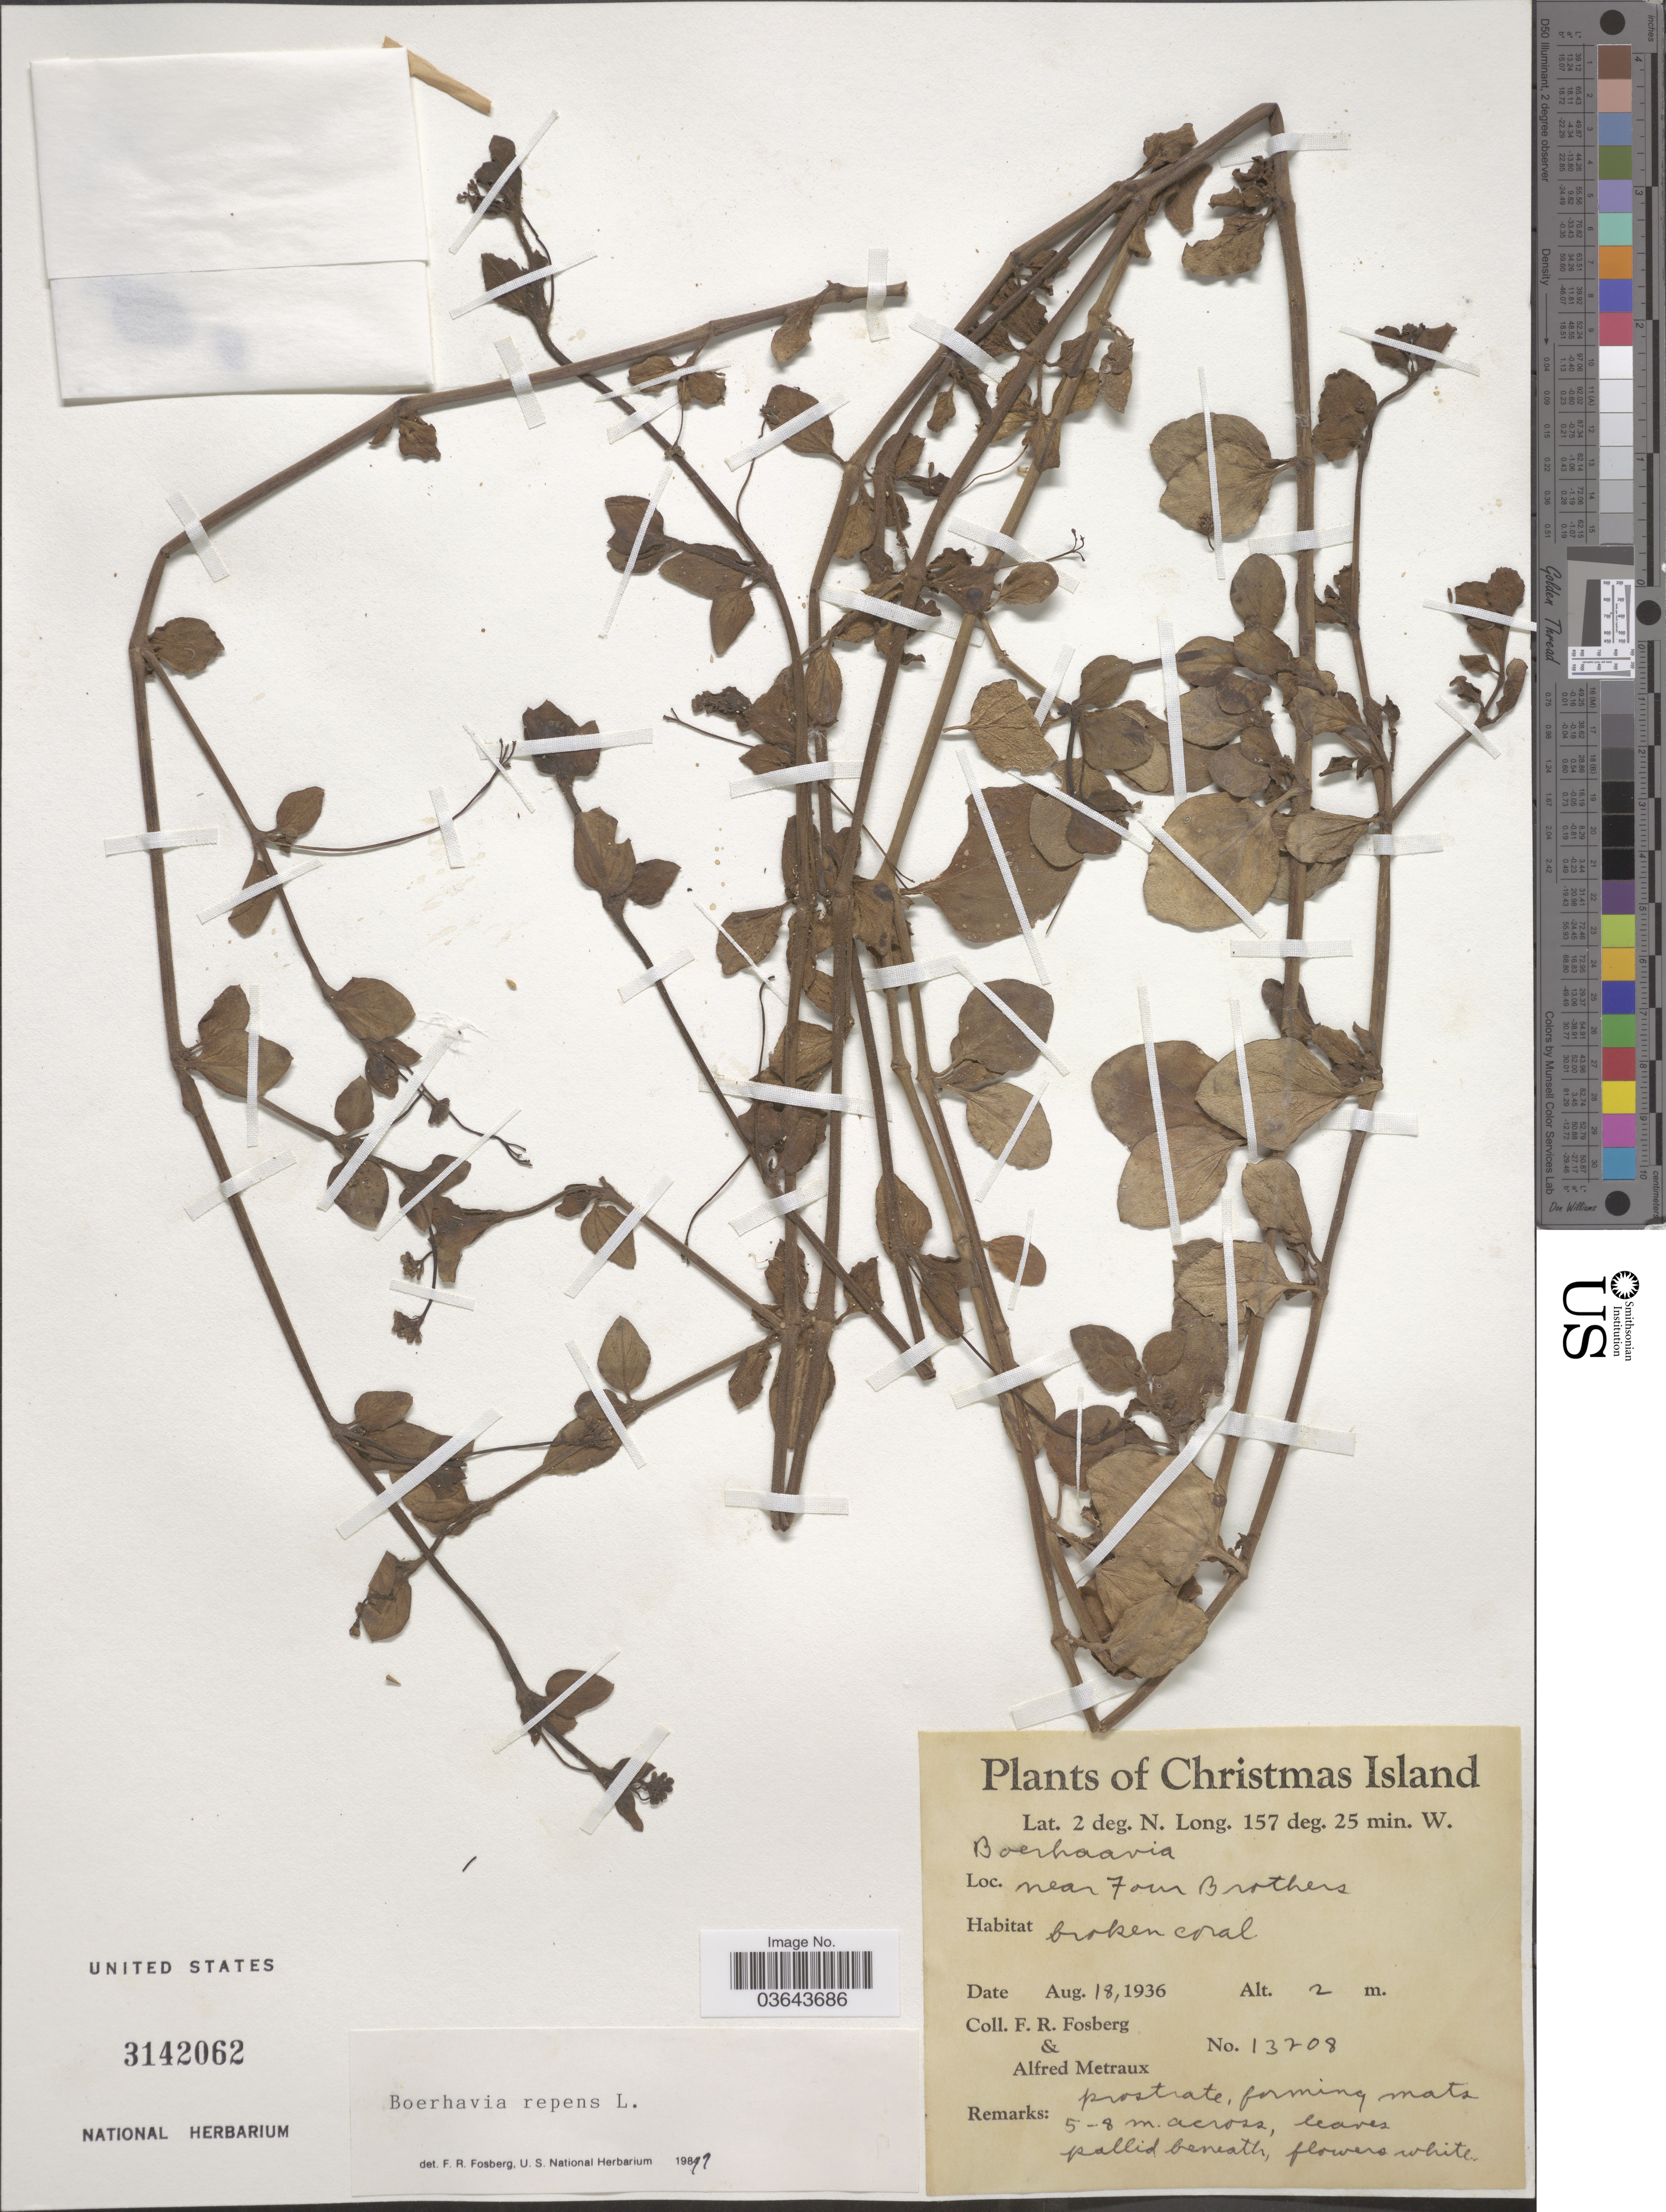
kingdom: Plantae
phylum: Tracheophyta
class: Magnoliopsida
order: Caryophyllales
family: Nyctaginaceae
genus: Boerhavia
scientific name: Boerhavia repens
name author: L.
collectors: F. R. Fosberg & A. Metraux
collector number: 13208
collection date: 1936-08-18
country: Kiribati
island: Kiritimati [Christmas] Atoll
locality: Christmas Island, near Four Brothers.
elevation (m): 2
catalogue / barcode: US 3142062